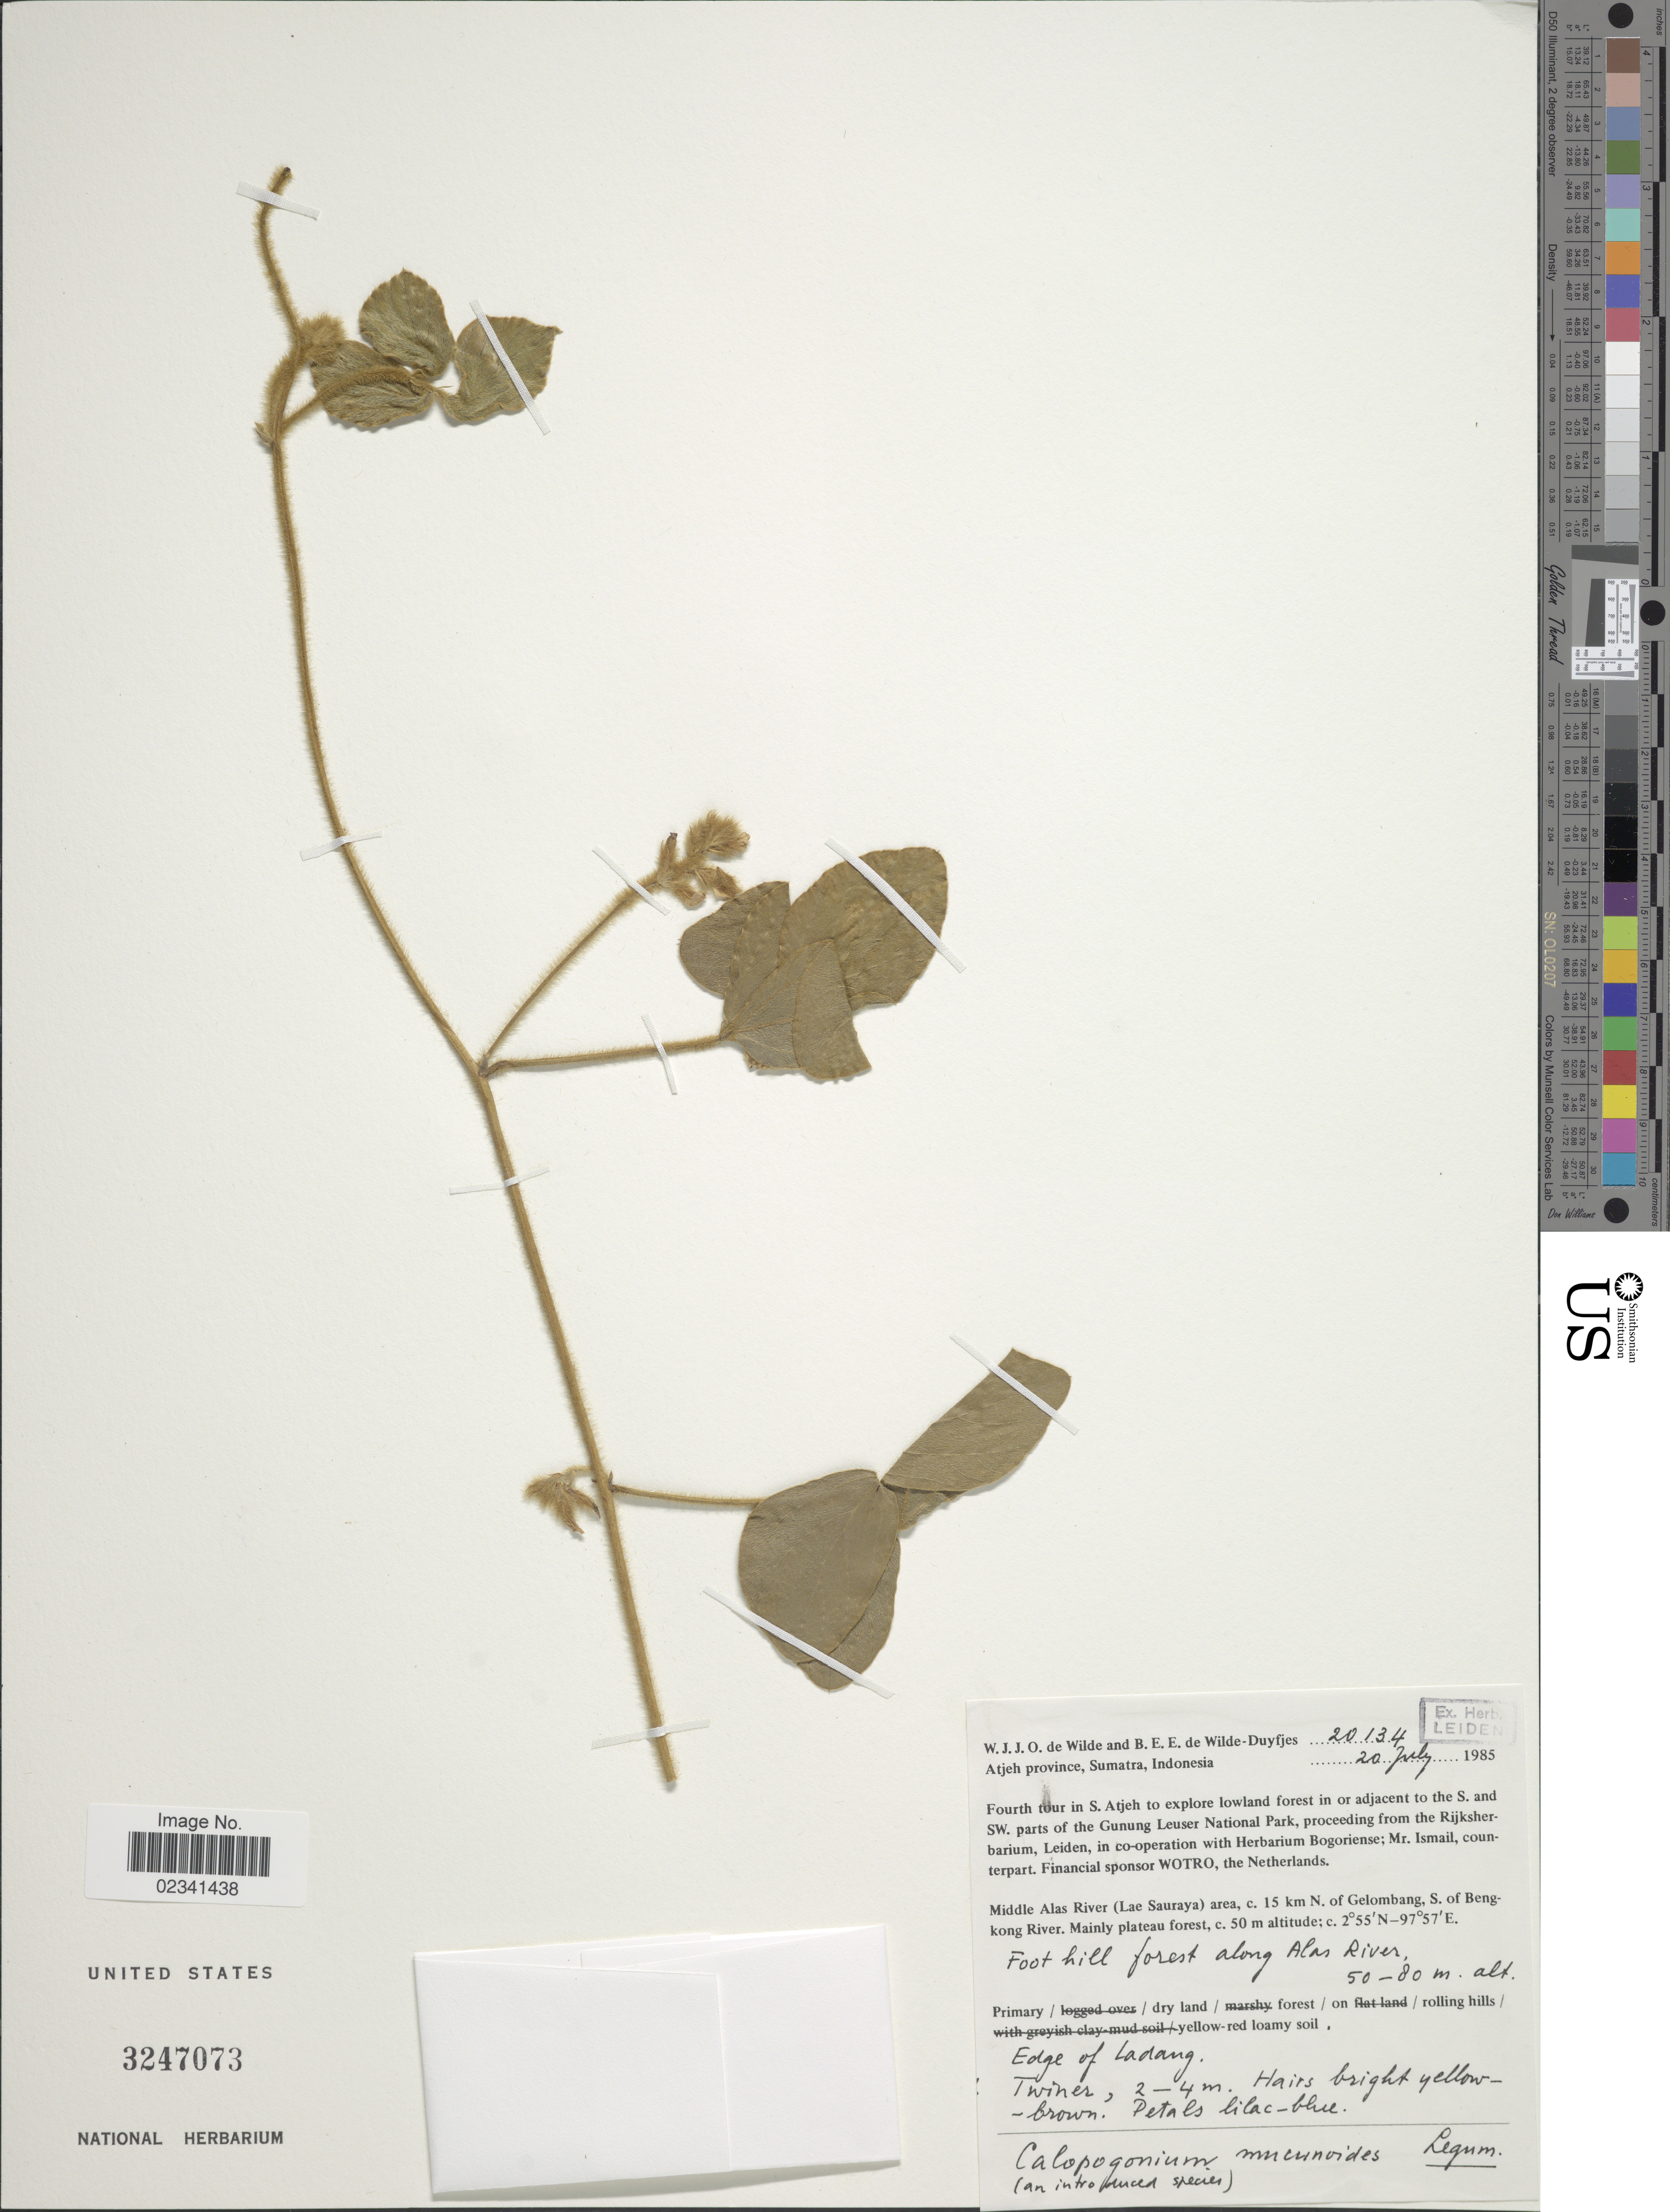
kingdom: Plantae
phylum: Tracheophyta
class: Magnoliopsida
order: Fabales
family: Fabaceae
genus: Calopogonium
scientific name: Calopogonium mucunoides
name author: Desv.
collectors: W. J. de Wilde & B. E. de Wilde-Duyfjes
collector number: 20134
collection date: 1985-07-20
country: Indonesia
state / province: Sumatra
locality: Atjeh Province, Middle Alas River (Lae Sauraya) area, c. 15 km N of Gelombang, S. of Bengkong River. Mainly plateau forest, Foot hill forest along Alas River, Edge of Ladang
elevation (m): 50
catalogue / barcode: US 3247073